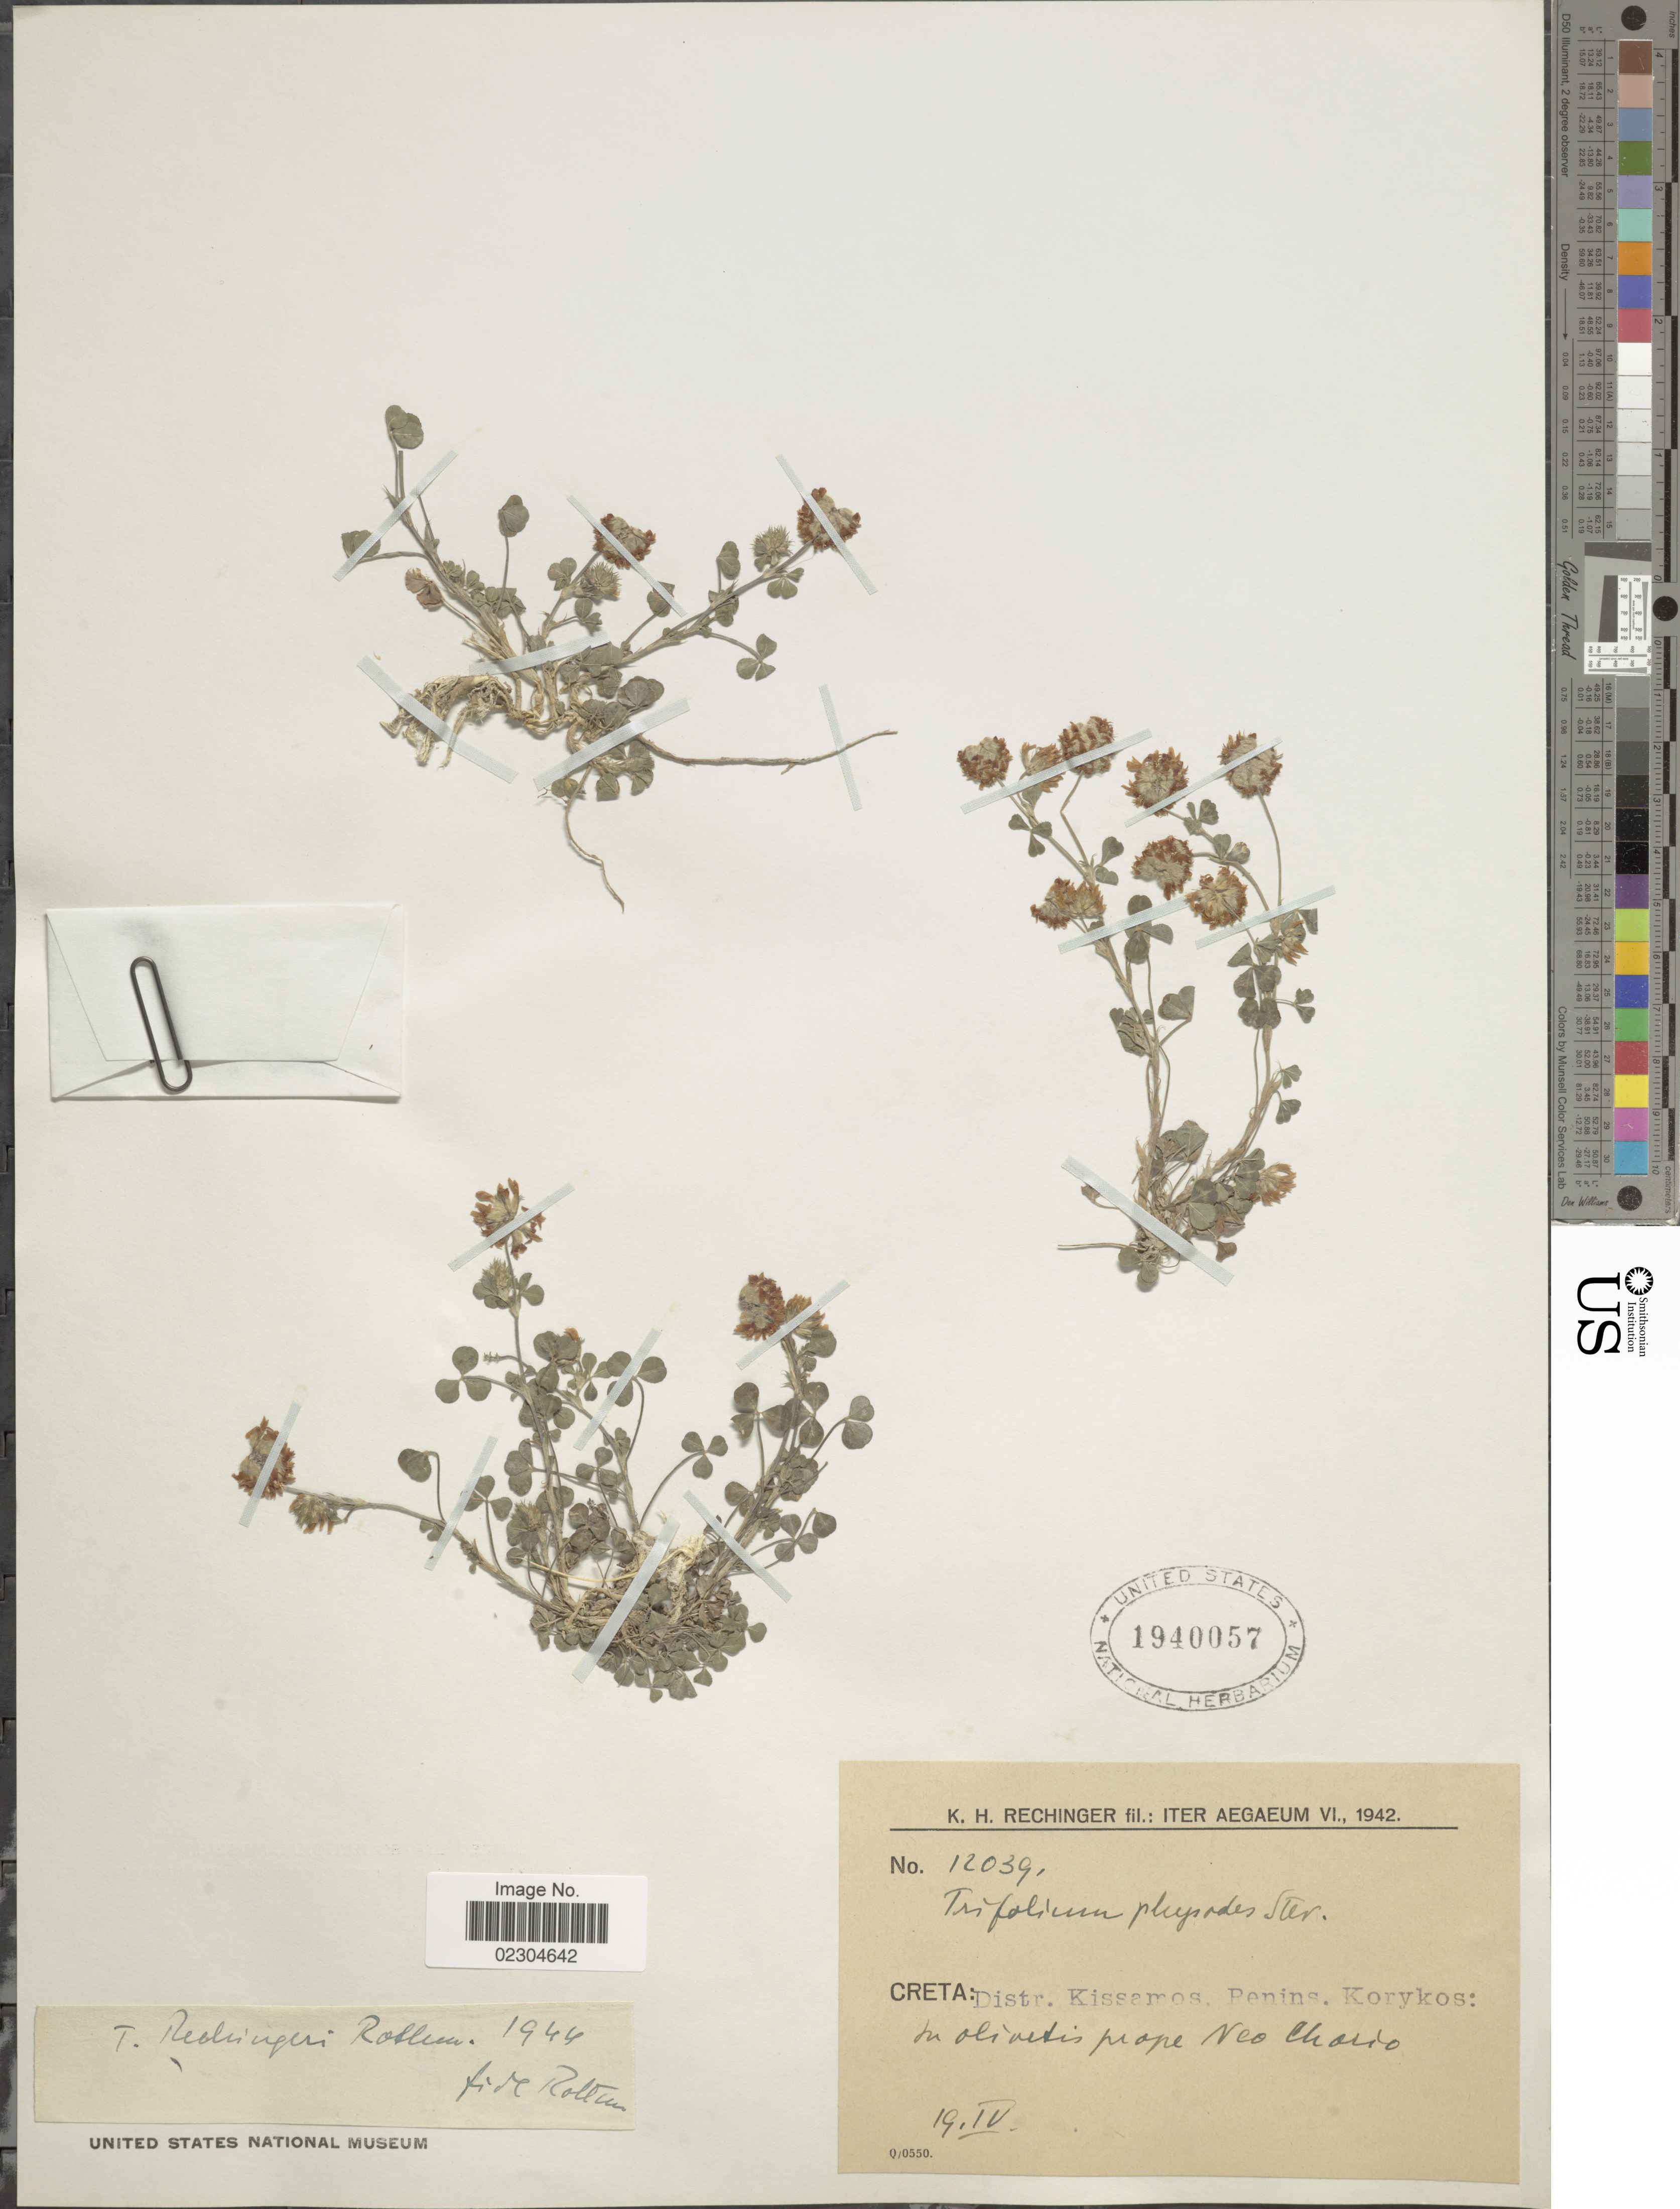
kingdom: Plantae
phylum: Tracheophyta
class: Magnoliopsida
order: Fabales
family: Fabaceae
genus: Trifolium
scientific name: Trifolium rechingeri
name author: Rothm.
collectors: K. H. Rechinger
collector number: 12039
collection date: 1942-04-19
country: Greece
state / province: Crete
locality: Iter Aegaeum, Creta: Distr. Kissamos, Penins, Korykos, in olivedis prope Neo Chario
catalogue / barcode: US 1940057